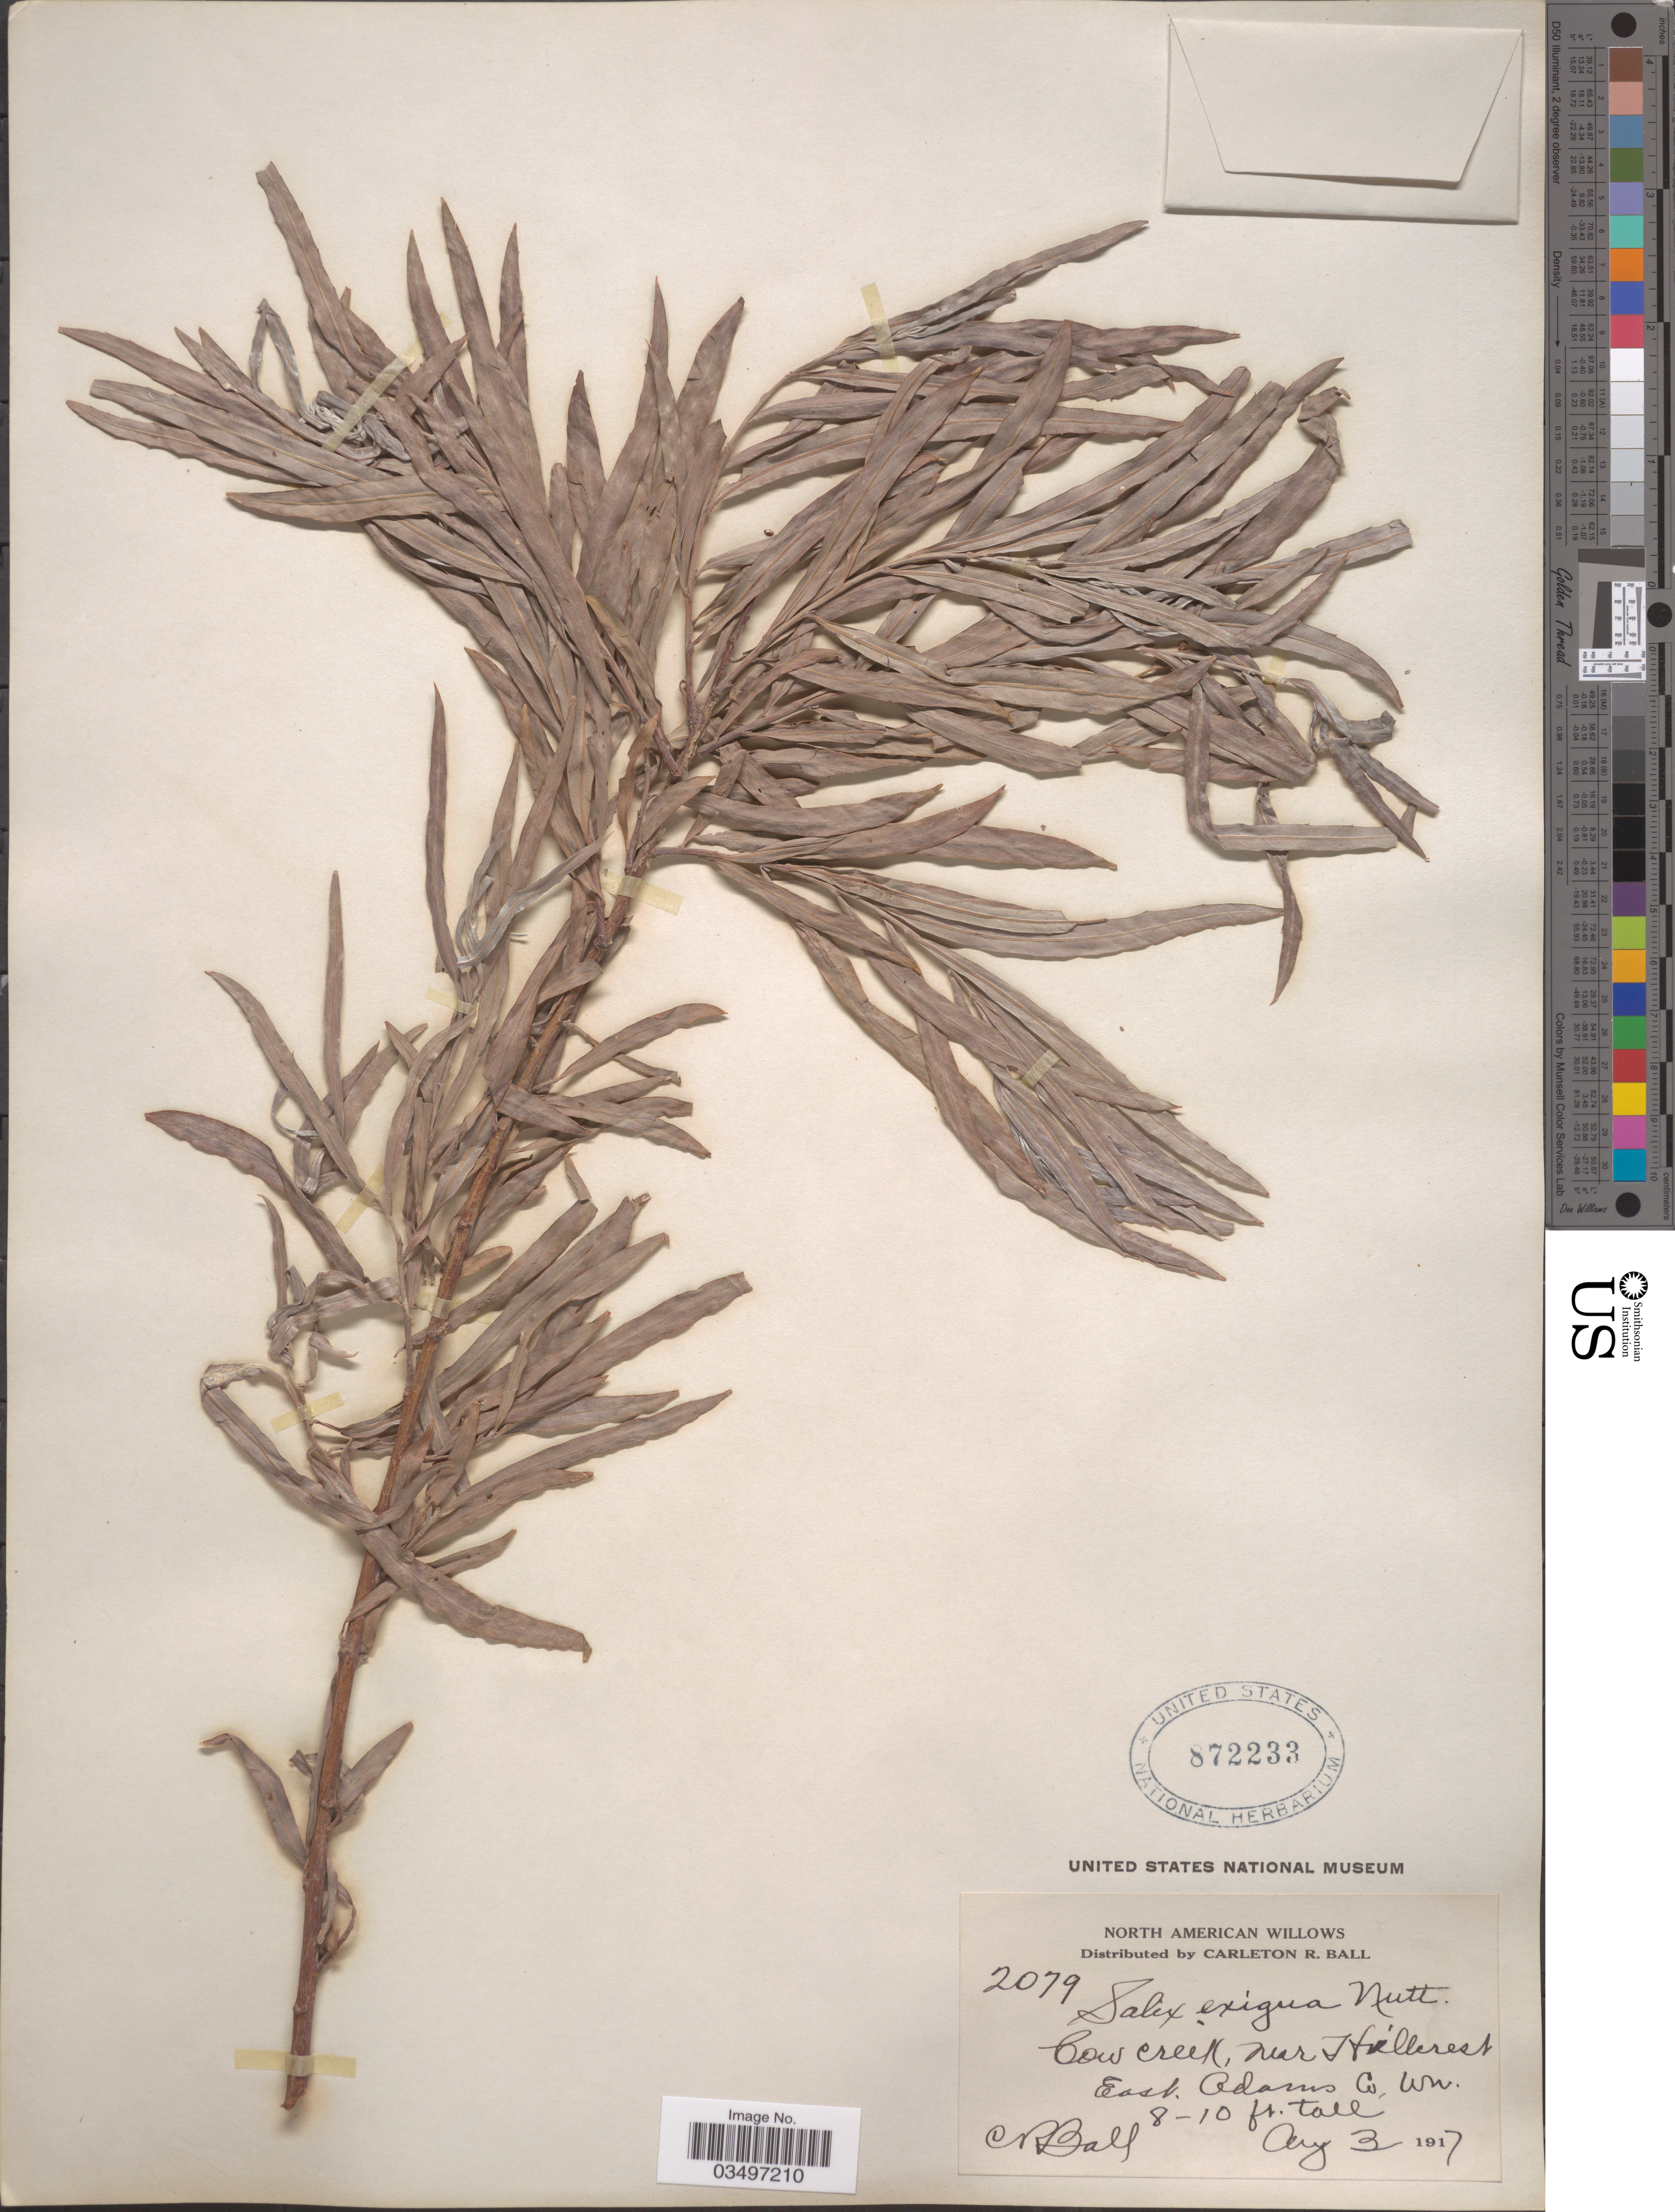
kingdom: Plantae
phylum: Tracheophyta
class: Magnoliopsida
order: Malpighiales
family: Salicaceae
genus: Salix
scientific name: Salix exigua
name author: Nutt.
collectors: C. R. Ball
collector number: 2079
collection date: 1917-08-03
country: United States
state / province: Washington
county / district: Adams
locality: Cow creek, near Hillcrest East. Adams Co.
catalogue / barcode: US 872233